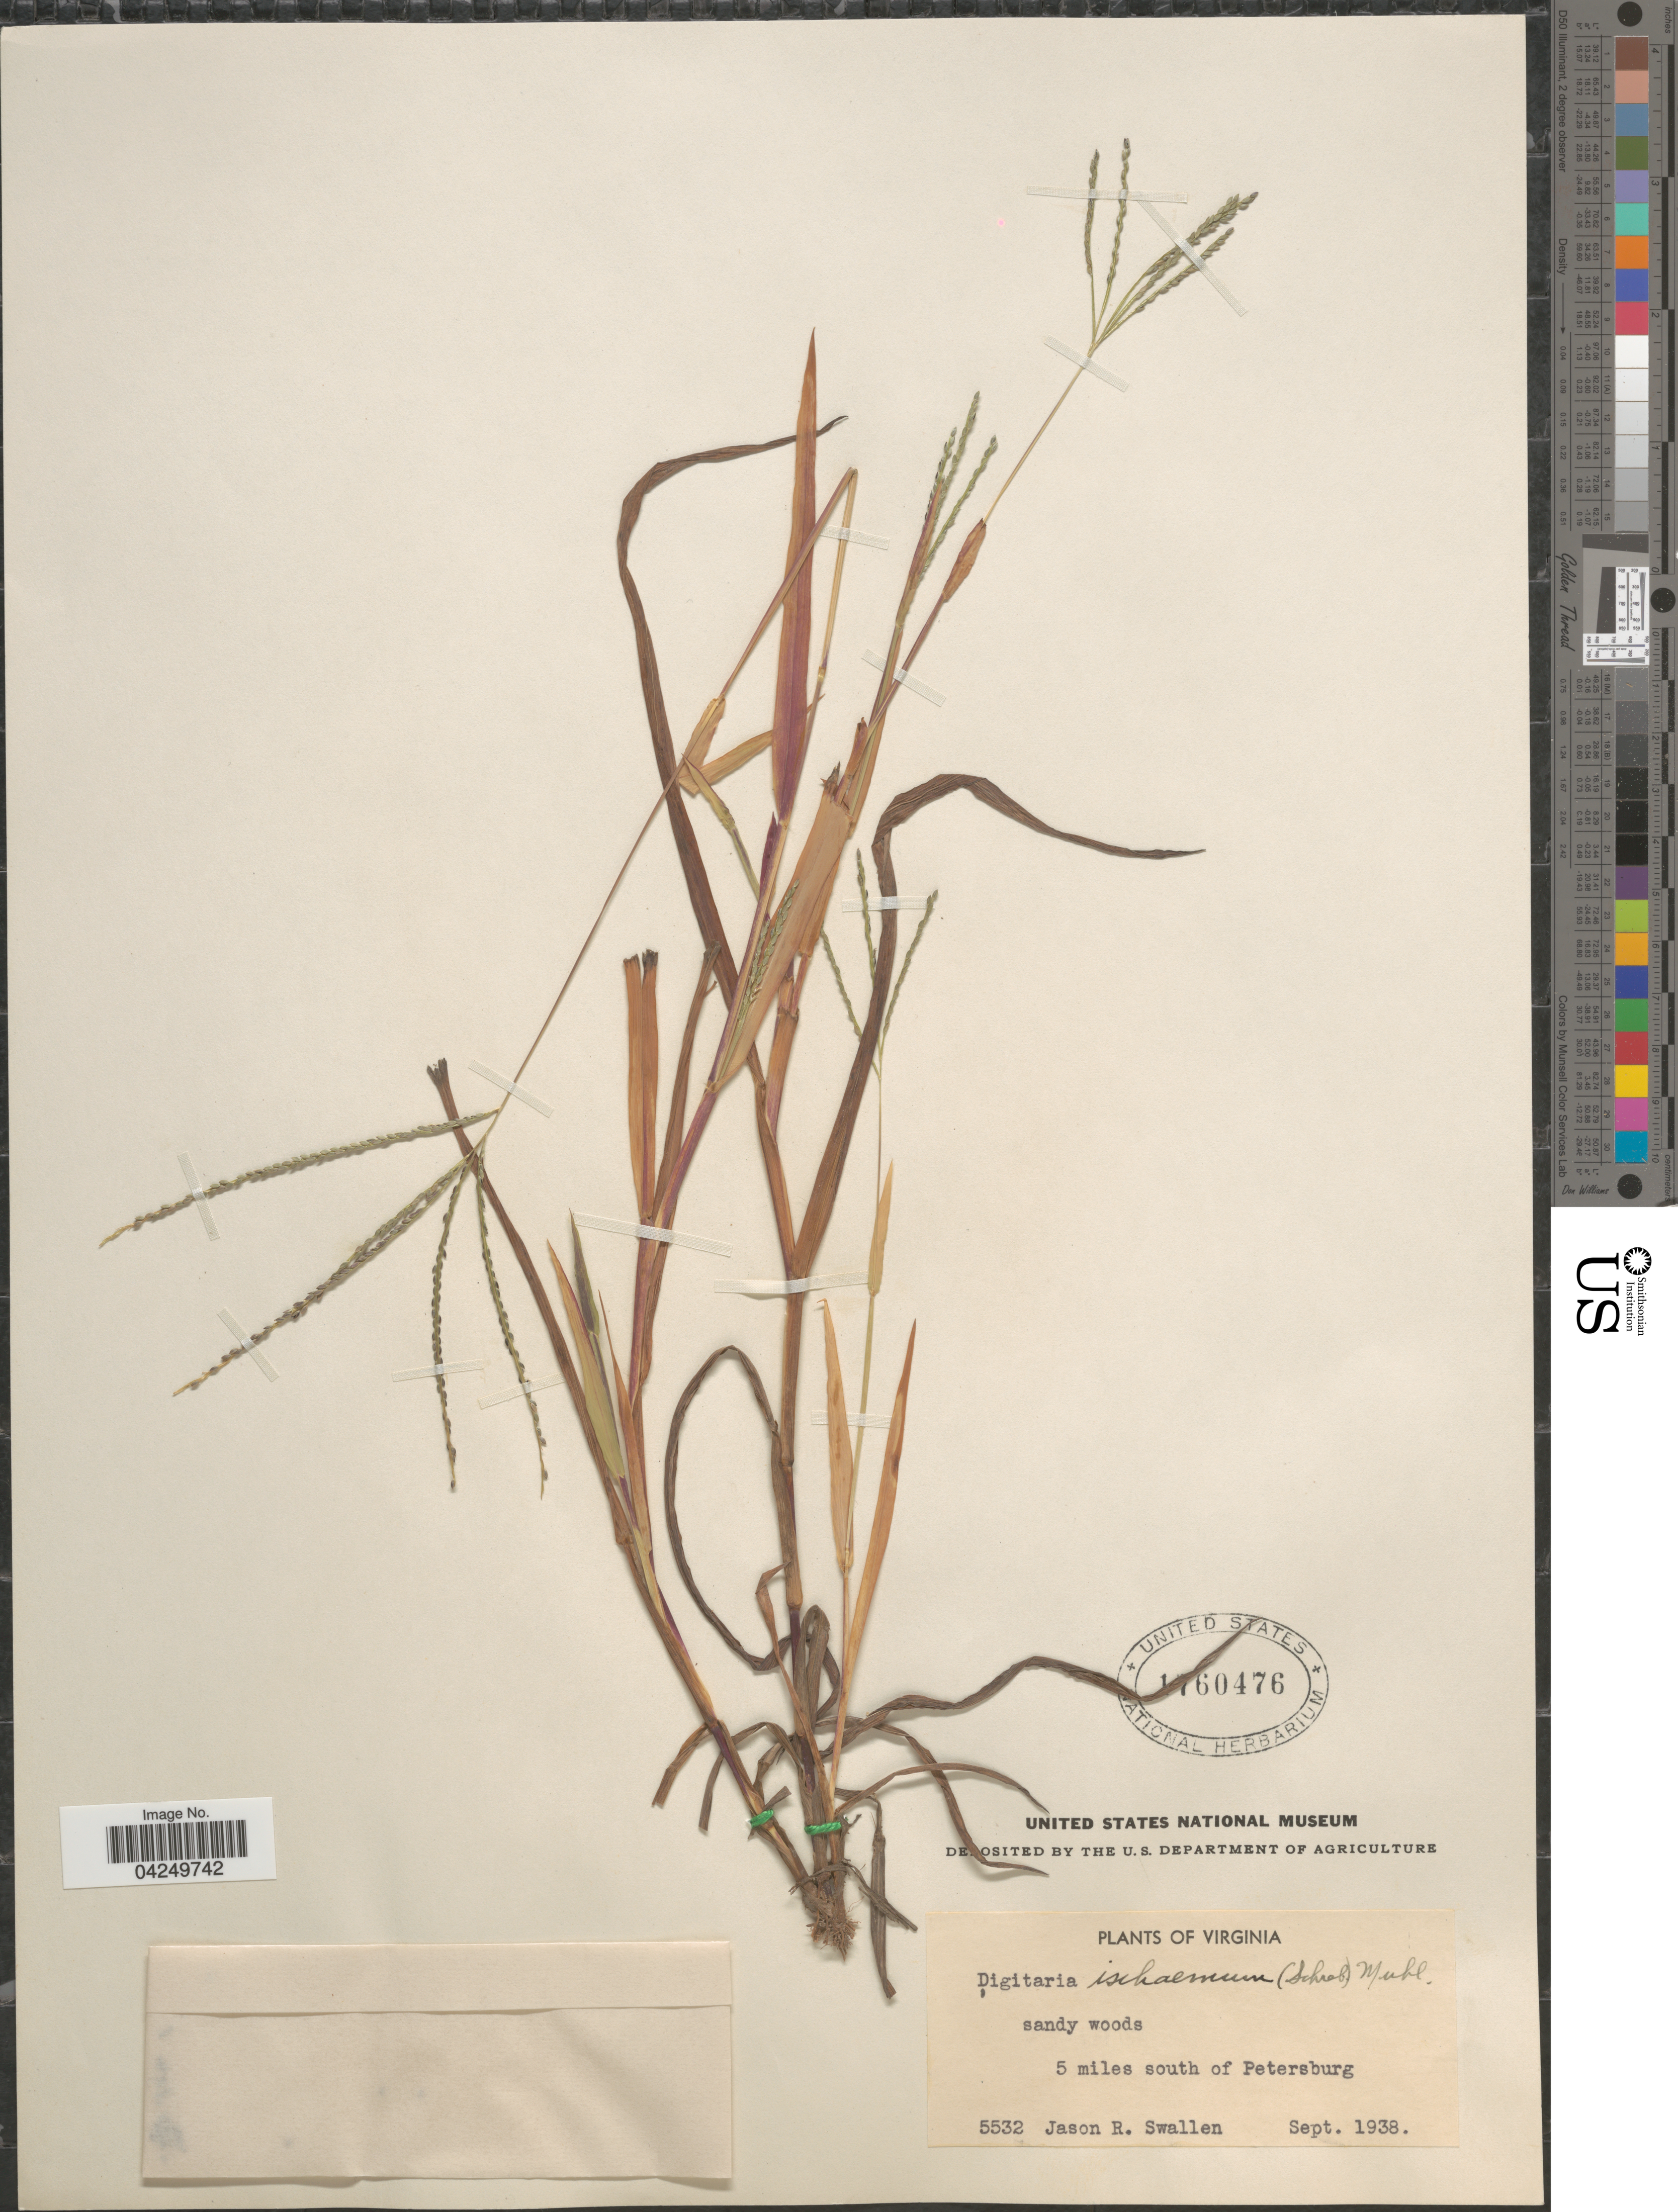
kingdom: Plantae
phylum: Tracheophyta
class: Liliopsida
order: Poales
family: Poaceae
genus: Digitaria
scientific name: Digitaria ischaemum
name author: (Schreber) Schreber ex Muhl.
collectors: J. R. Swallen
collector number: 5532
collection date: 1938-09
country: United States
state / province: Virginia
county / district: City of Petersburg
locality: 5 miles south of Petersburg.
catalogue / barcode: US 1760476